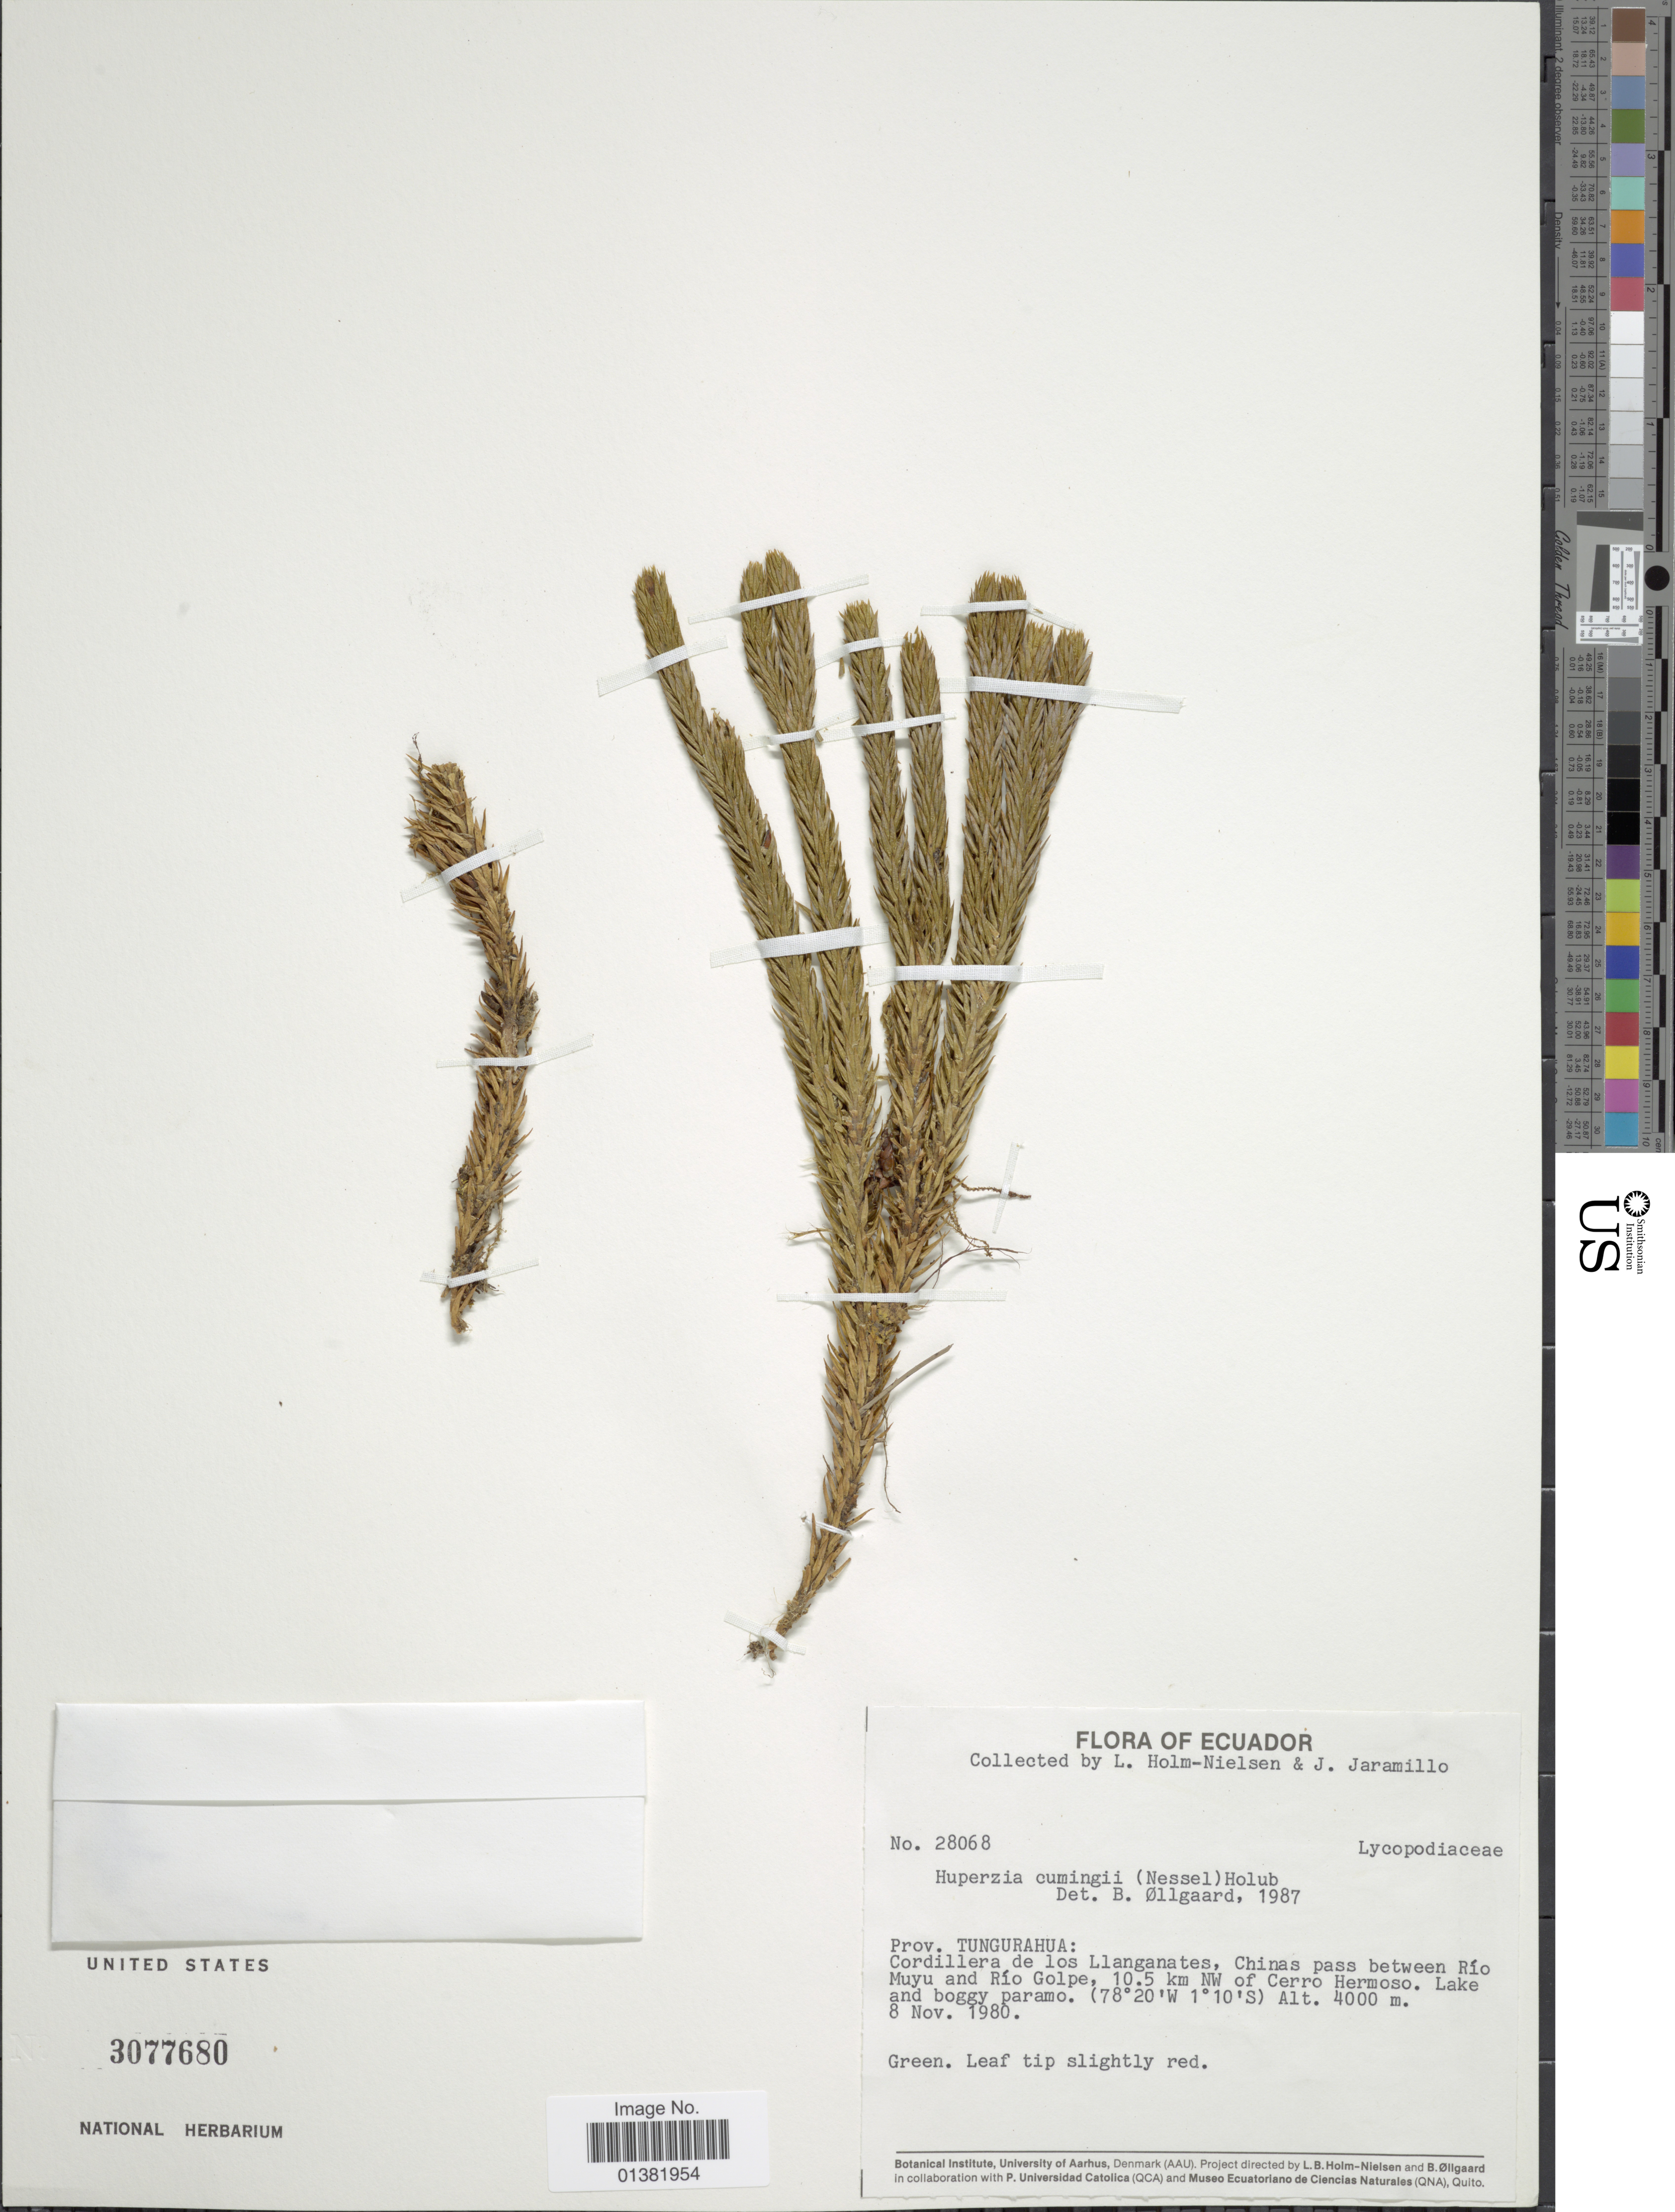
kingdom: Plantae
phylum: Tracheophyta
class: Lycopodiopsida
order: Lycopodiales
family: Lycopodiaceae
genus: Phlegmariurus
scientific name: Phlegmariurus cumingii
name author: (Nessel) B. Øllg.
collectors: L. B. Holm-Nielsen & Jaramillo, --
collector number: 28068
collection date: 1980-11-08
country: Ecuador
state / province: Tungurahua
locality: Cordillera de los Llanganates, Chinas pass between Río Muyu and Río Golpe, 10.5 km NW of Cerro Hermoso. Lake and boggy paramo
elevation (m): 4000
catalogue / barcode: US 3077680